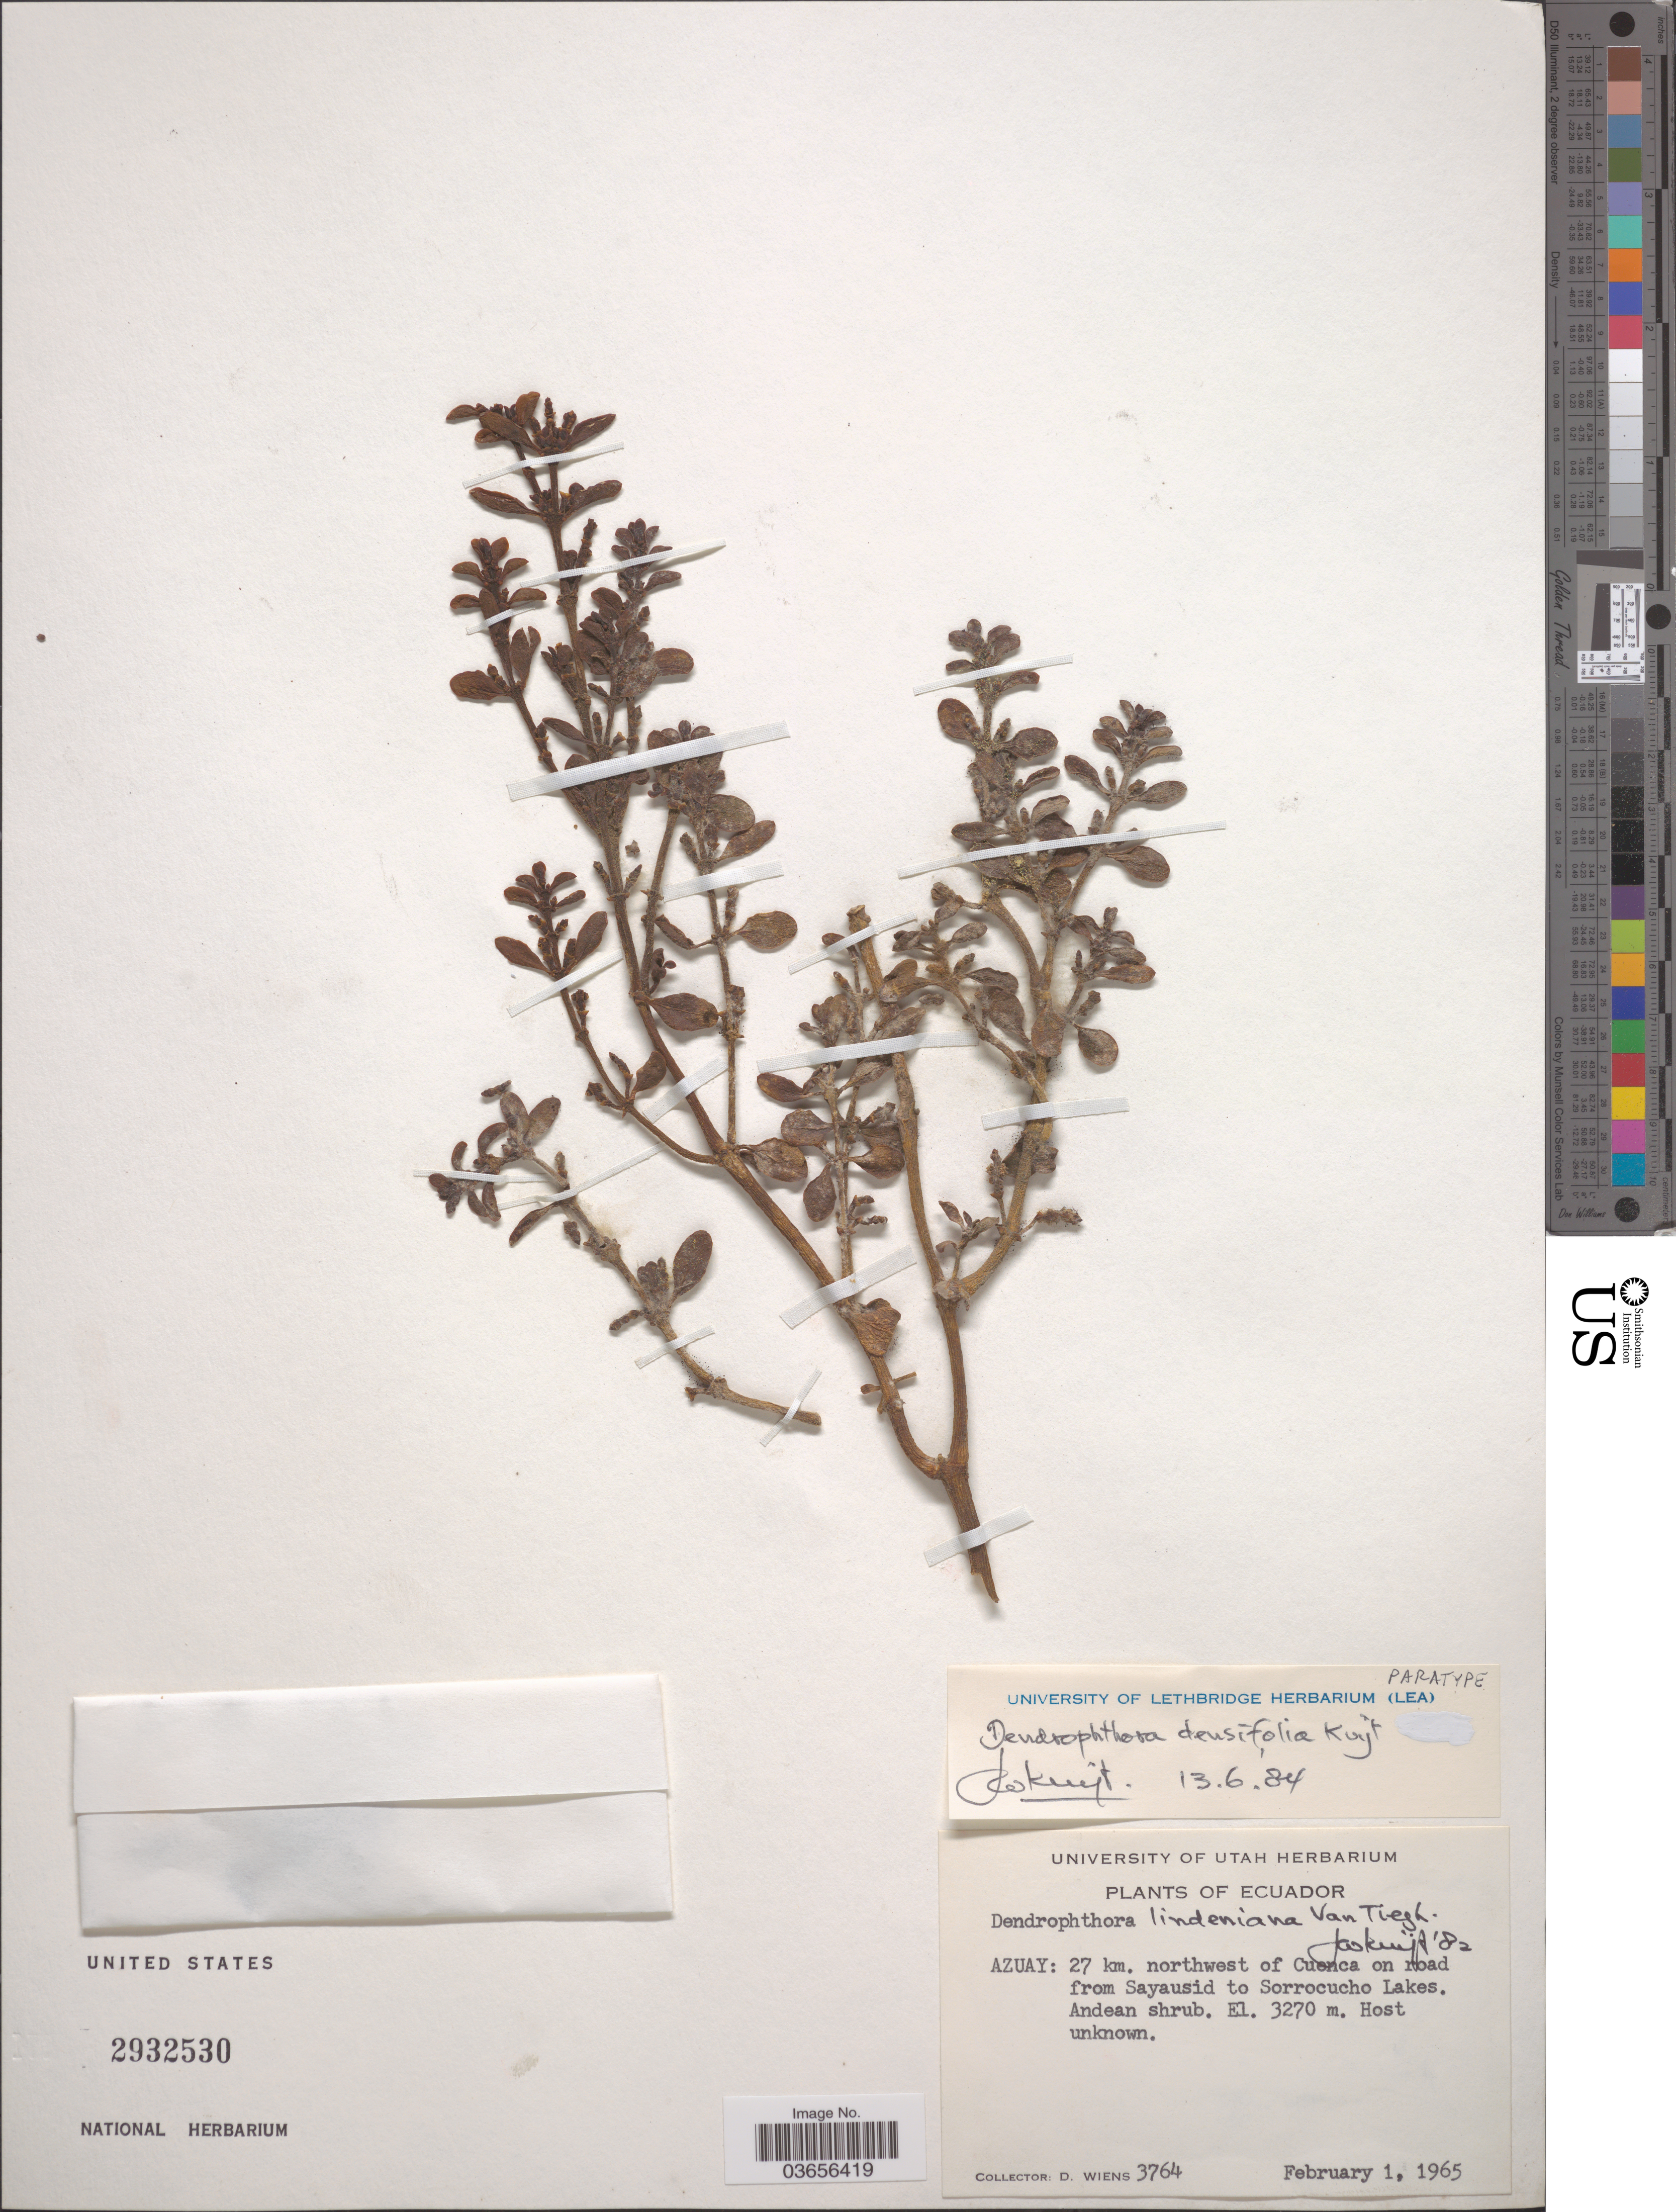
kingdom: Plantae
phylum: Tracheophyta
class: Magnoliopsida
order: Santalales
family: Viscaceae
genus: Dendrophthora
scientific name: Dendrophthora densifolia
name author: Kuijt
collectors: D. Wiens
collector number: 3764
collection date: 1965-02-01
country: Ecuador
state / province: Azuay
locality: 27 km. northwest of Cuenca on road from Sayausid to Sorrocucho Lakes. Andean shrub.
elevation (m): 3270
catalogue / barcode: US 2932530